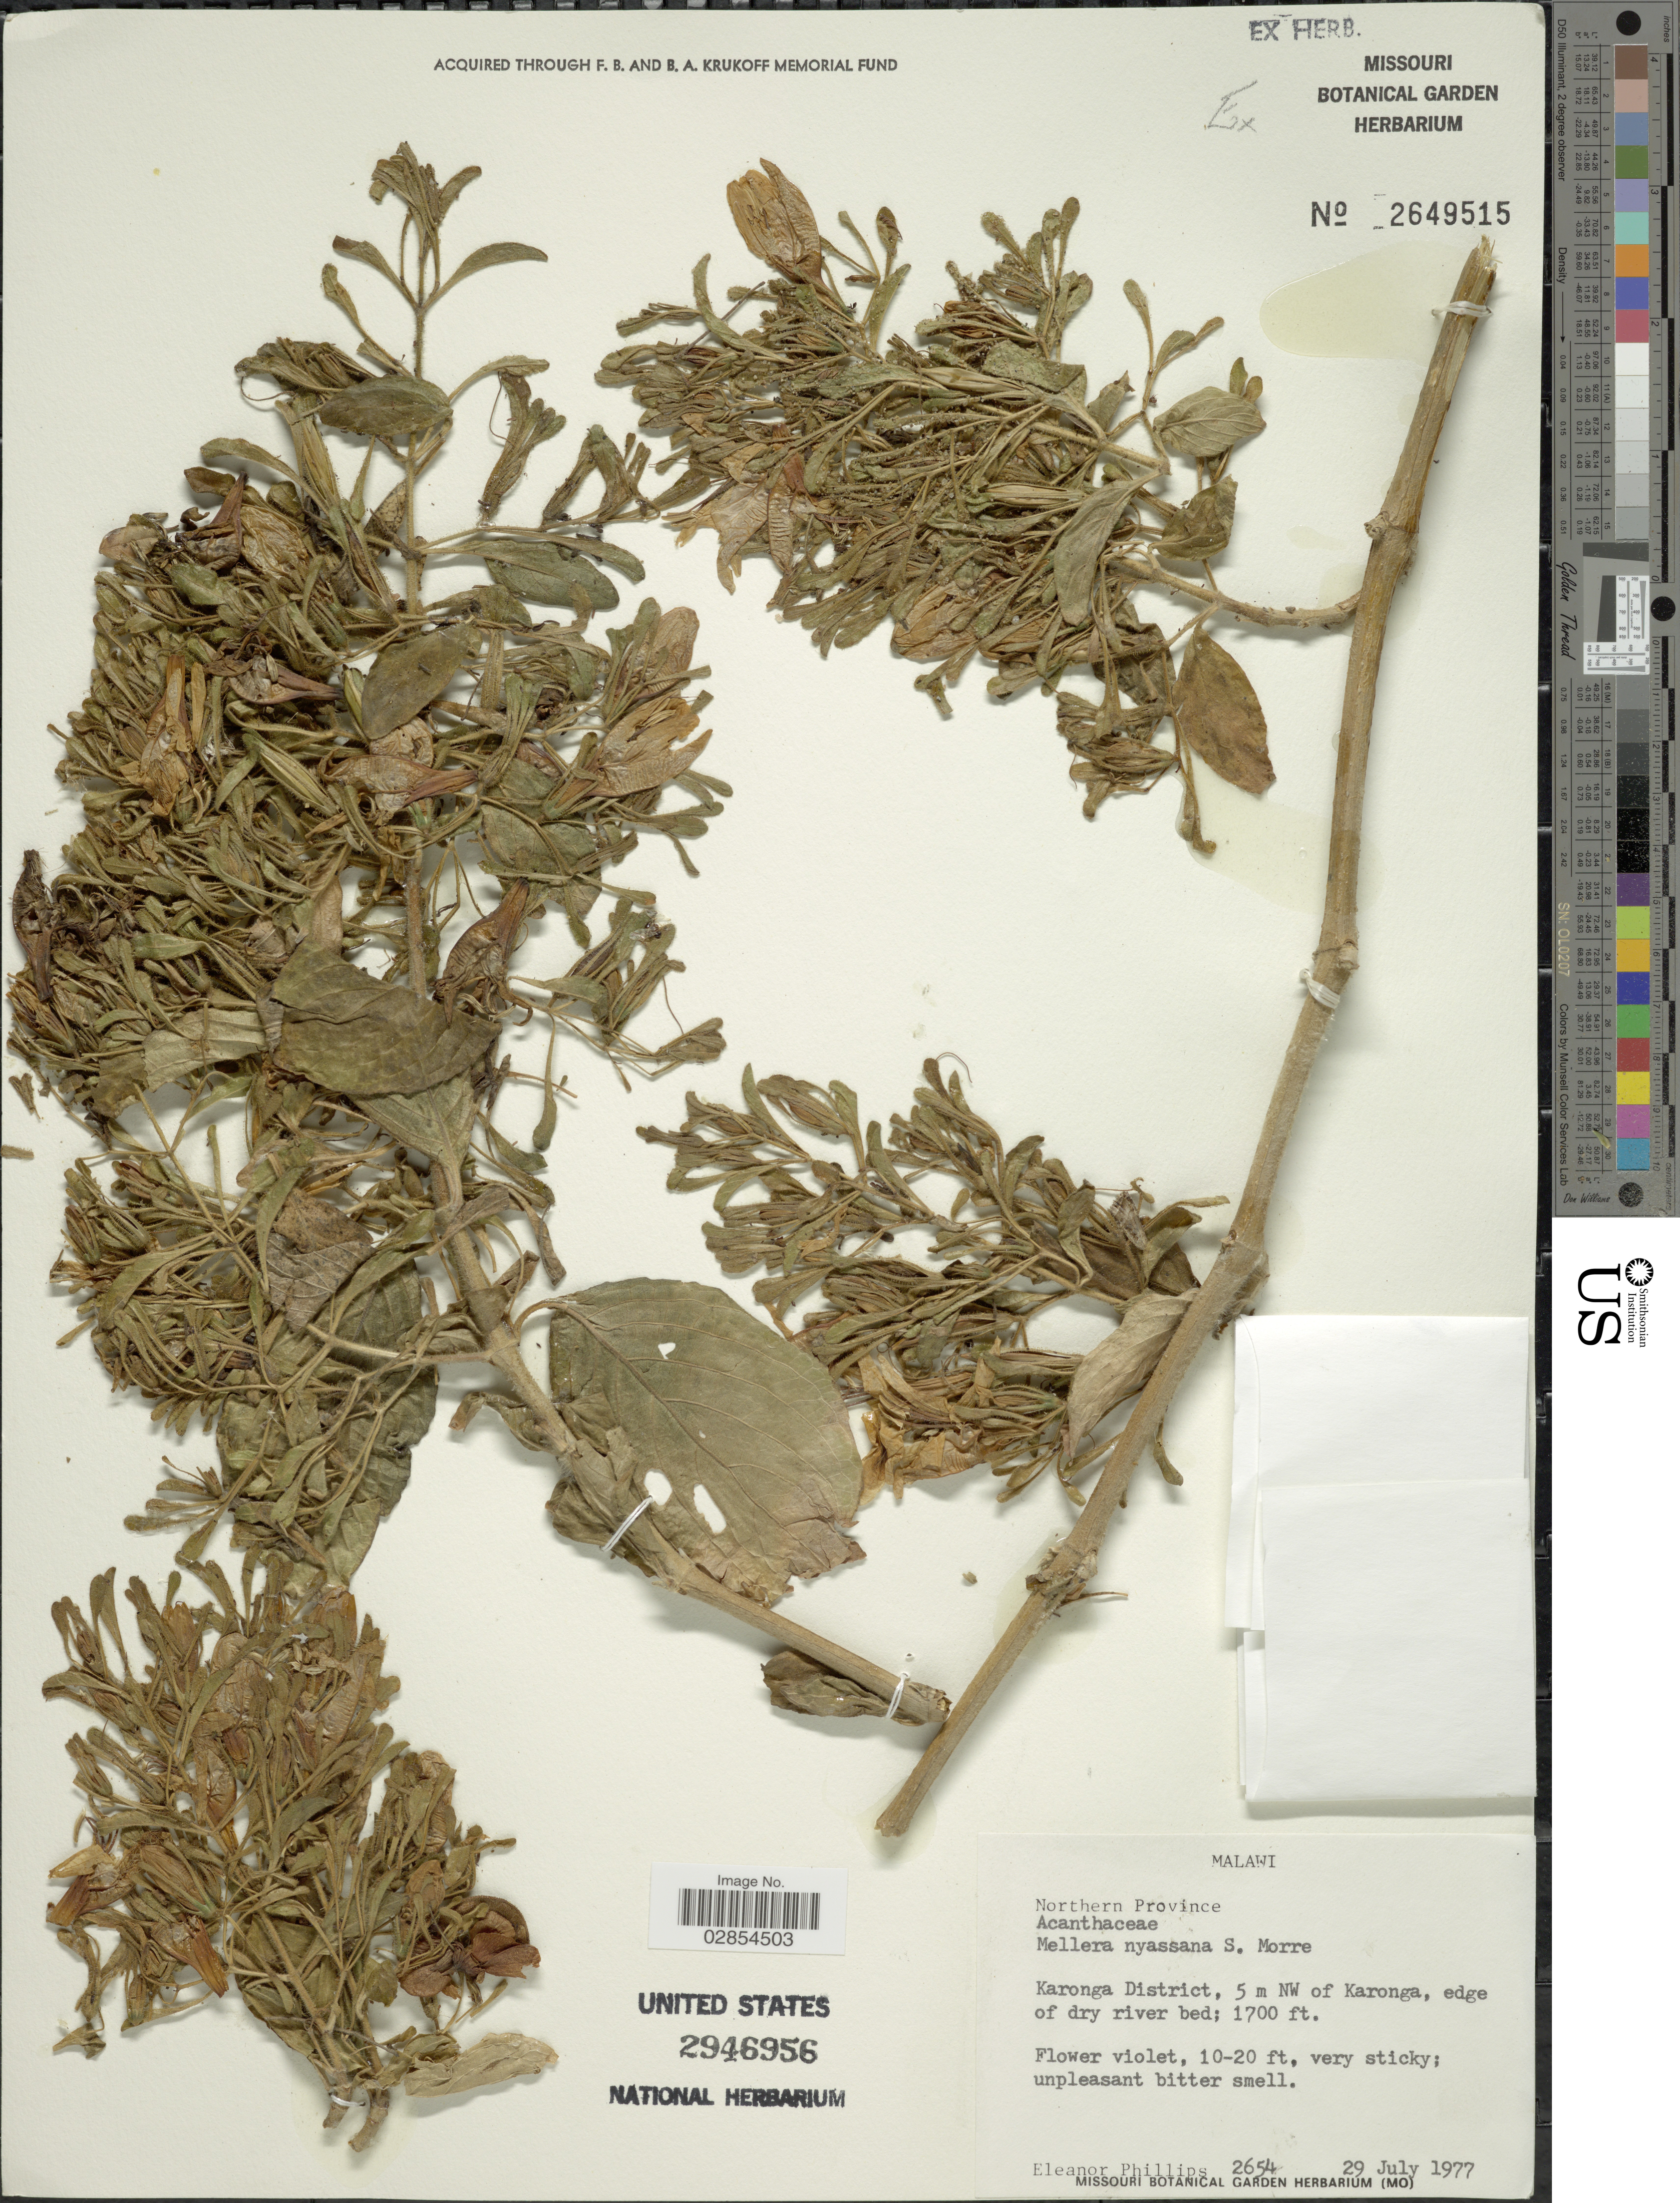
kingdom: Plantae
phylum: Tracheophyta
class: Magnoliopsida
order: Lamiales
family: Acanthaceae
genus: Mellera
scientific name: Mellera nyassana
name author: S. Moore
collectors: E. Phillips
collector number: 2654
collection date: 1977-07-29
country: Malawi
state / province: Northern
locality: Karonga District, 5 m NW of Karonga, edge of dry river bed.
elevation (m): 518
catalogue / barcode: US 2946956